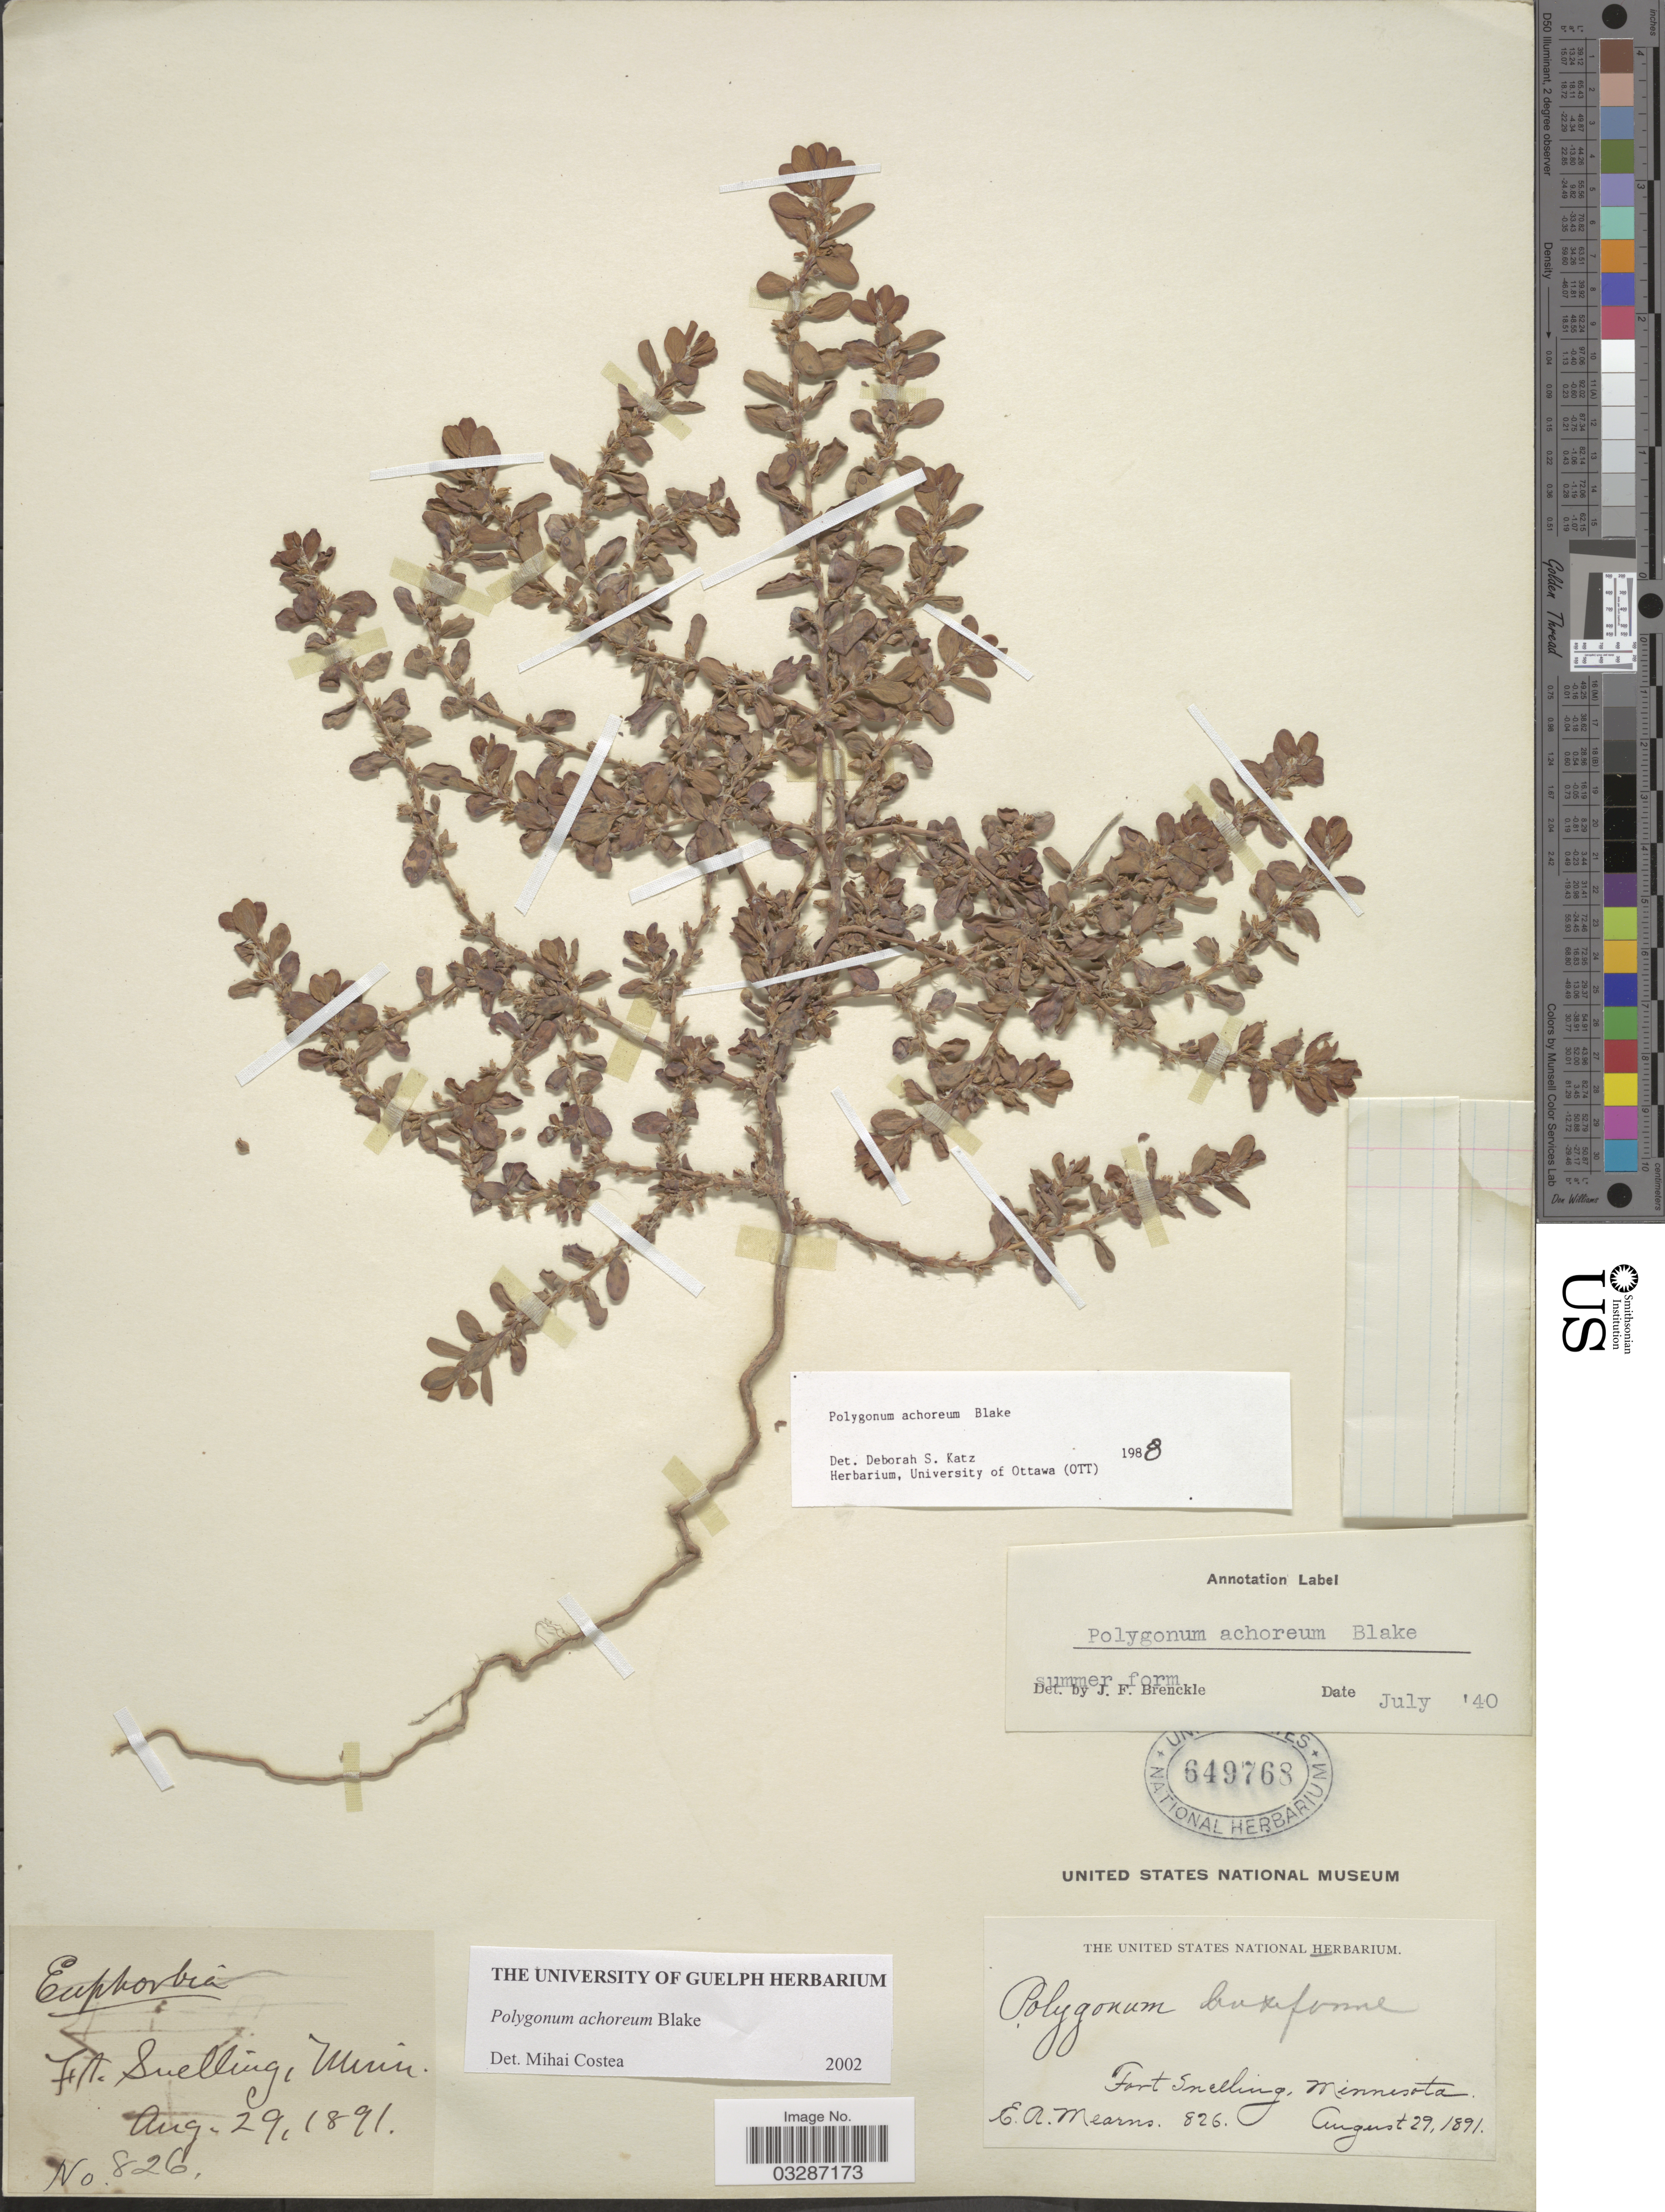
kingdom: Plantae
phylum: Tracheophyta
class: Magnoliopsida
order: Caryophyllales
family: Polygonaceae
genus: Polygonum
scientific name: Polygonum achoreum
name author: S.F. Blake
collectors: E. A. Mearns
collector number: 826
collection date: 1891-08-29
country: United States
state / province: Minnesota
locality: Fort Snelling.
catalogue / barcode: US 649768